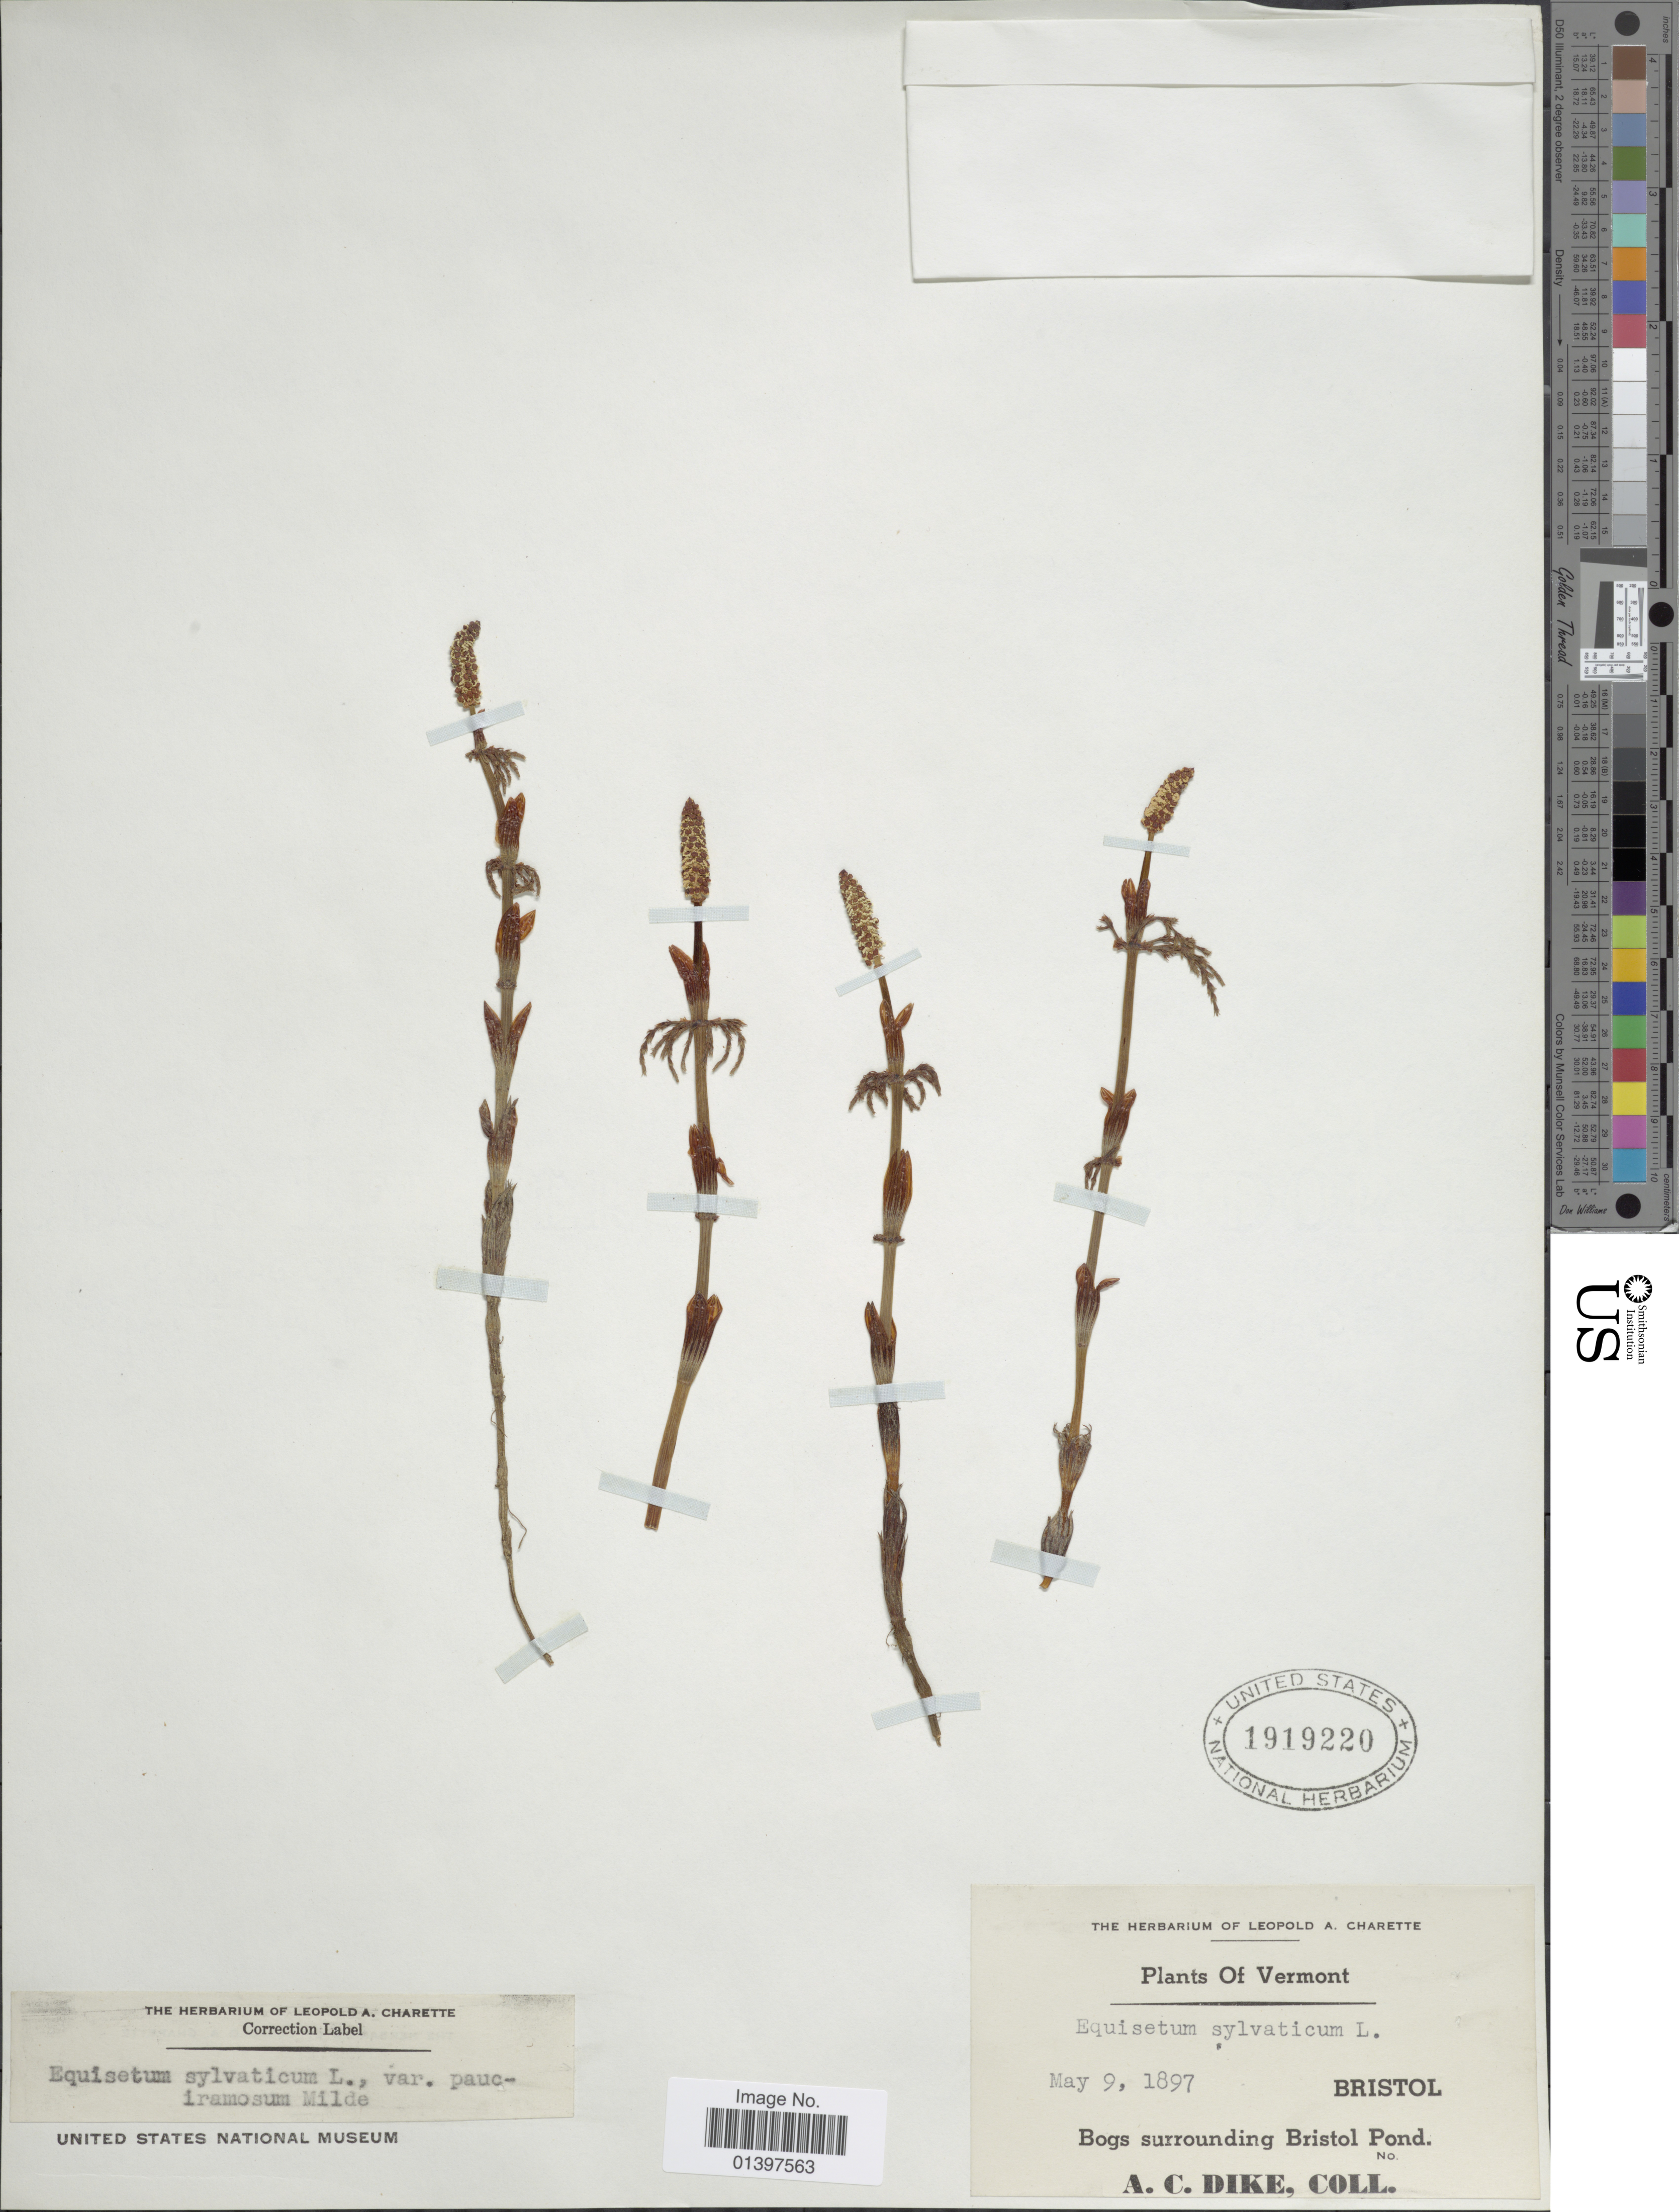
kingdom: Plantae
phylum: Tracheophyta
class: Polypodiopsida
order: Equisetales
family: Equisetaceae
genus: Equisetum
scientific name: Equisetum sylvaticum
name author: L.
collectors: A. Dike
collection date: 1897-05-09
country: United States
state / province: Vermont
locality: Bristol, bogs surroundings Bristol Pond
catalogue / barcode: US 1919220